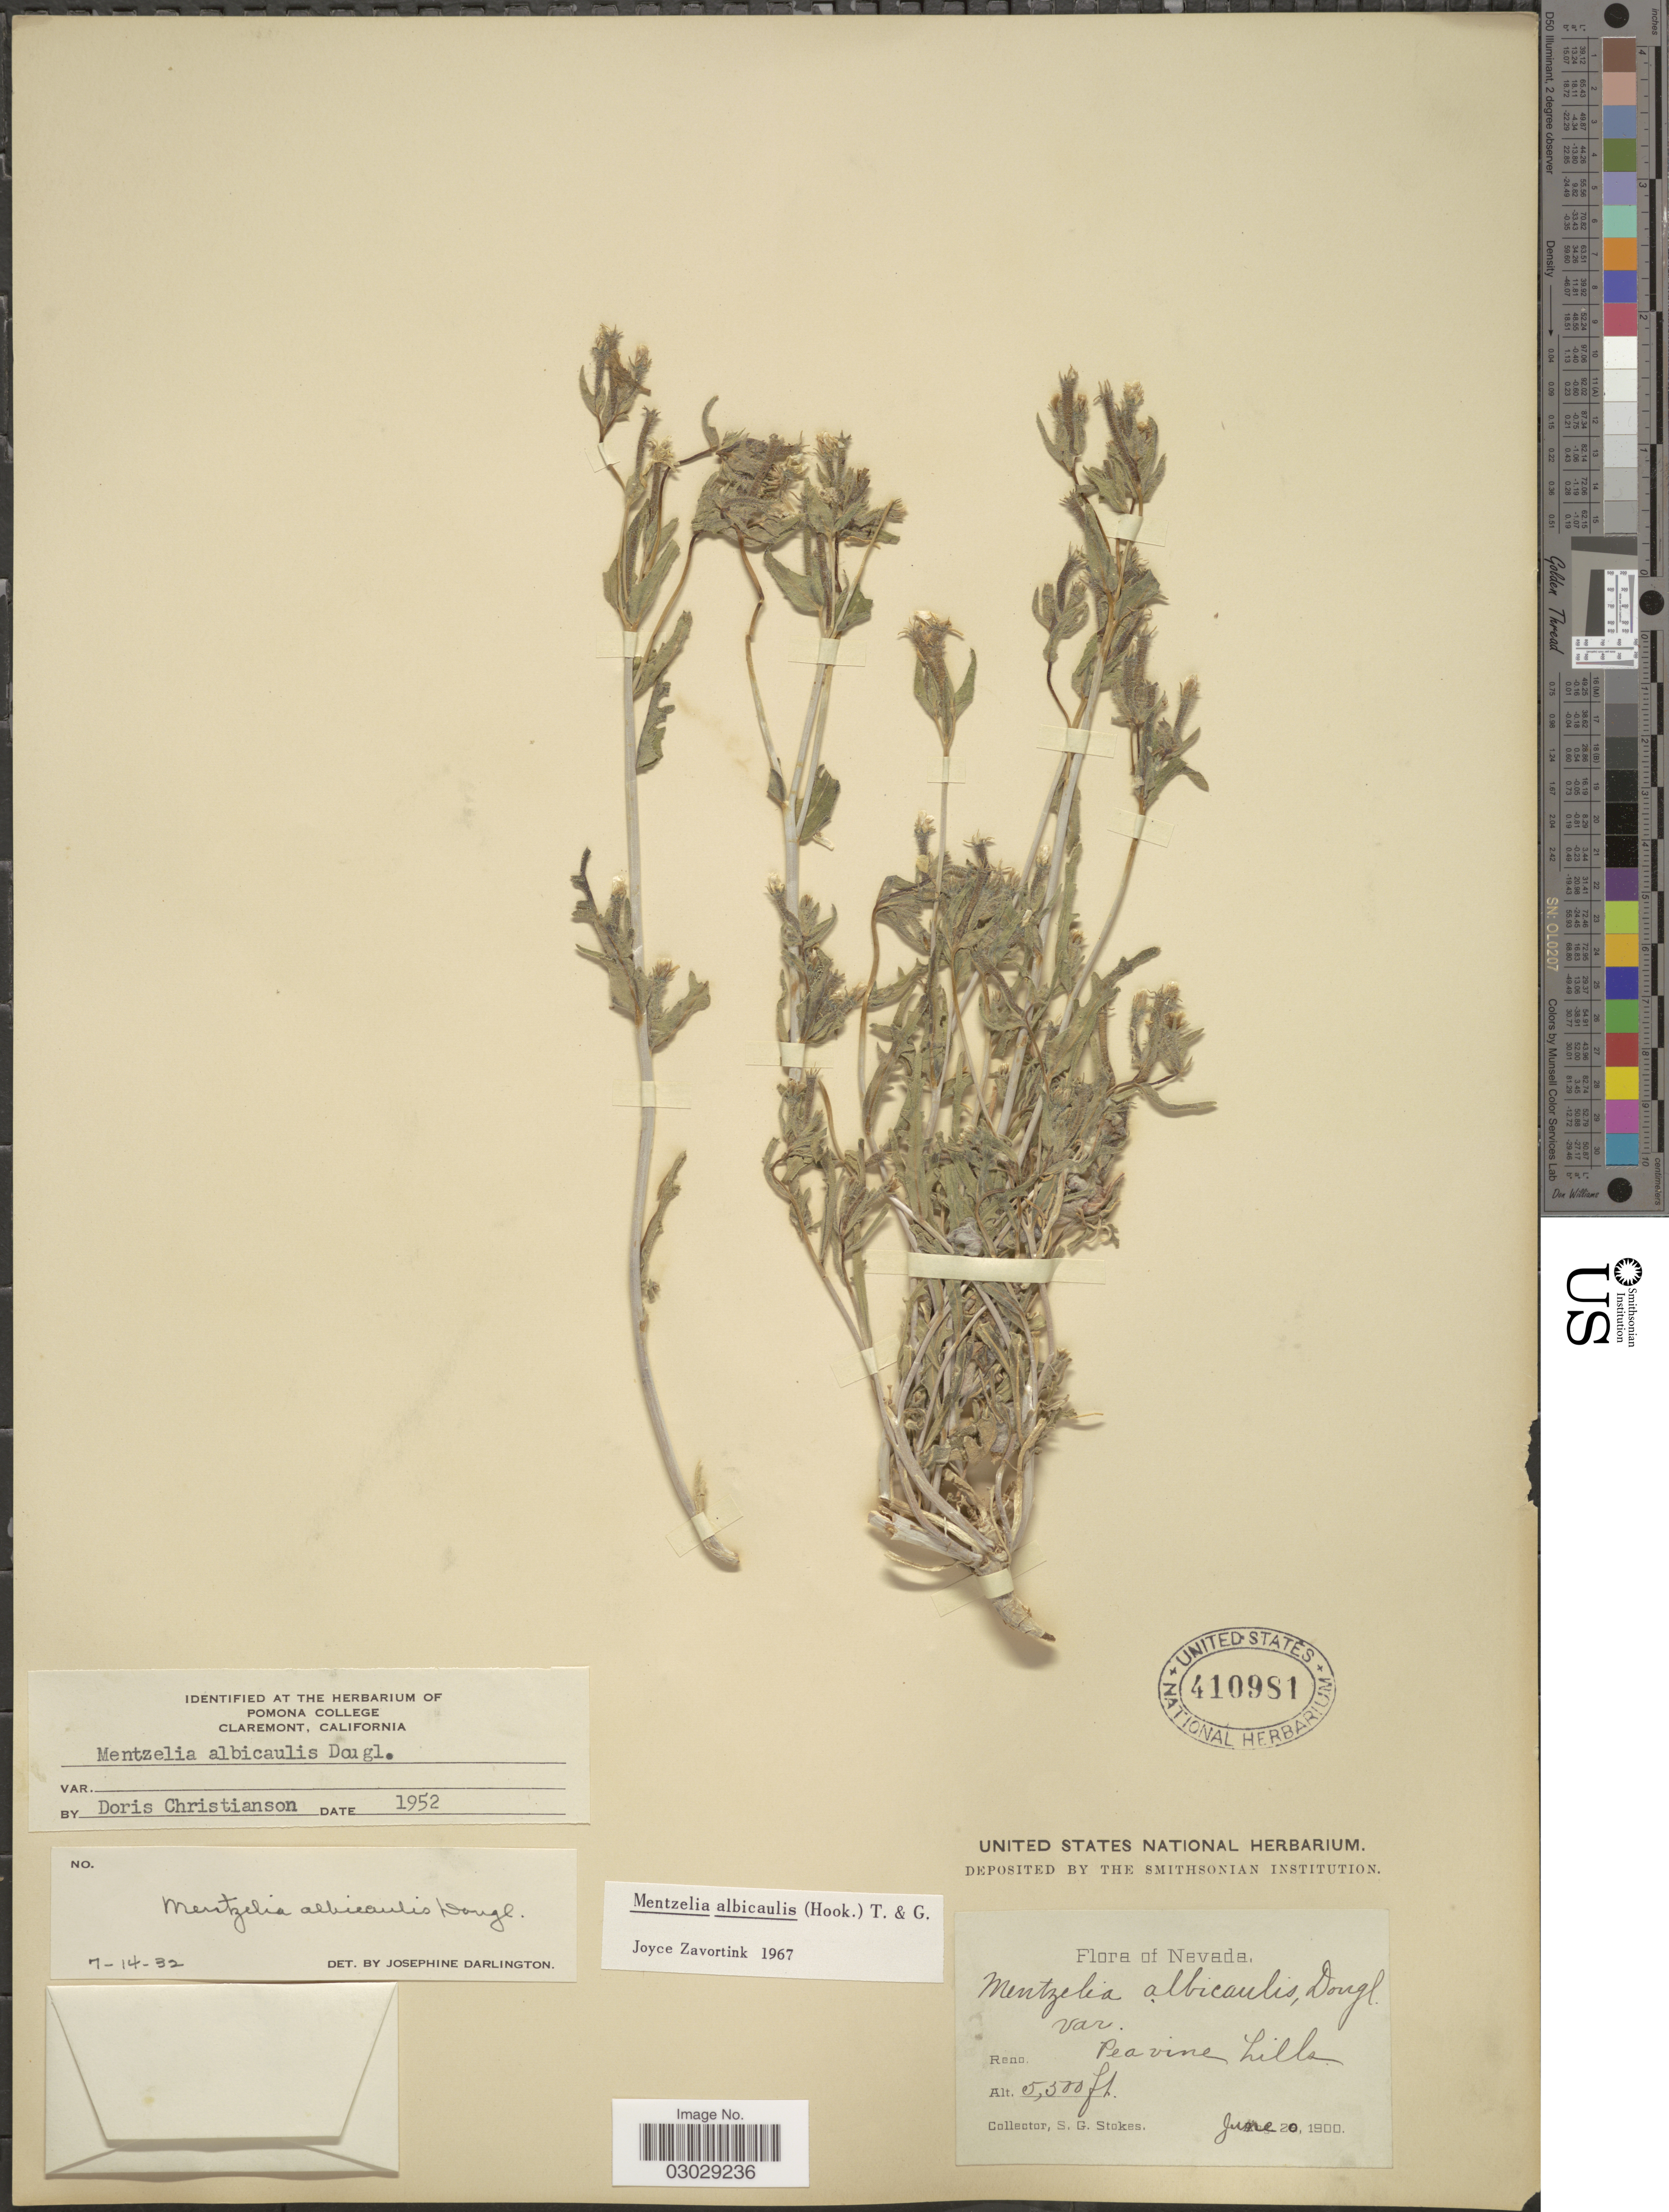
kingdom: Plantae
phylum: Tracheophyta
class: Magnoliopsida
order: Cornales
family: Loasaceae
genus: Mentzelia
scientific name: Mentzelia albicaulis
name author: (Douglas ex Hook.) Douglas ex Torr. & A. Gray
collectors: S. G. Stokes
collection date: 1900-06-20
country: United States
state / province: Nevada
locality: Reno, Peavine hills.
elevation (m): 1676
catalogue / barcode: US 410981